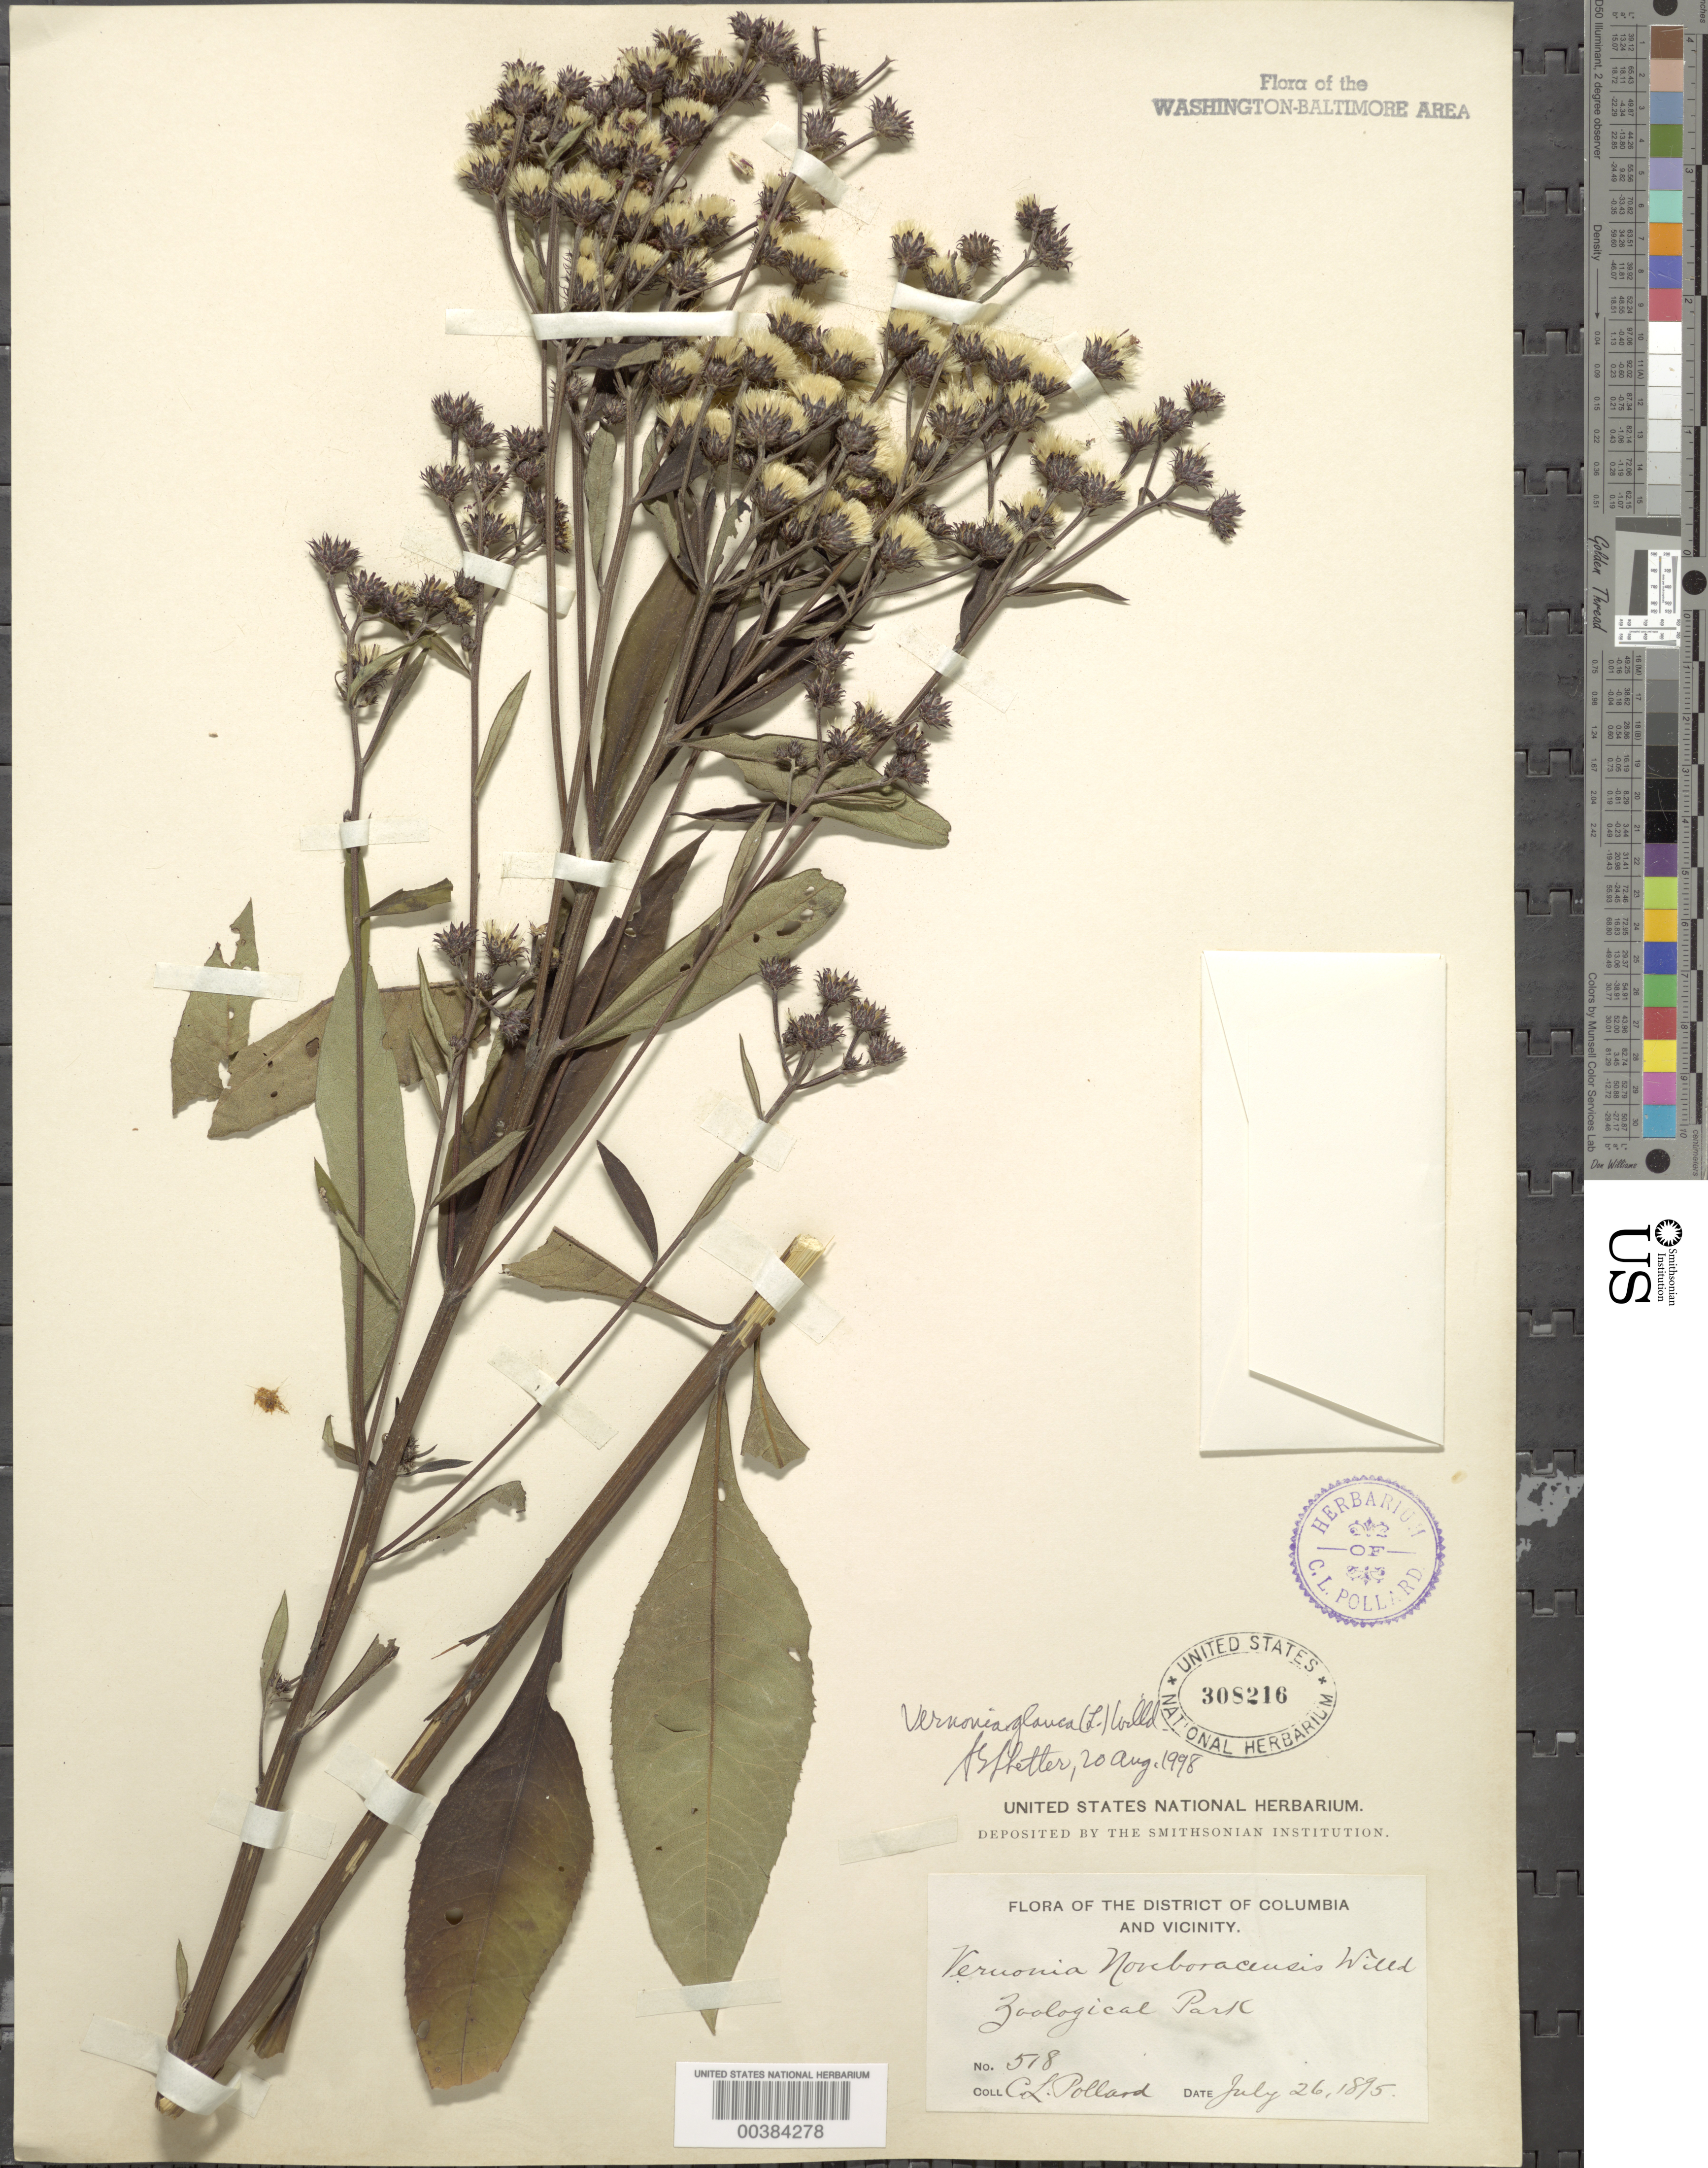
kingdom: Plantae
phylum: Tracheophyta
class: Magnoliopsida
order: Asterales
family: Asteraceae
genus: Vernonia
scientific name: Vernonia glauca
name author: (L.) Willd.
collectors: C. L. Pollard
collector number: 518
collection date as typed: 26 Jul 1895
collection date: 1895-07-26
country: United States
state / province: District of Columbia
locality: Zoological Park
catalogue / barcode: US 308216